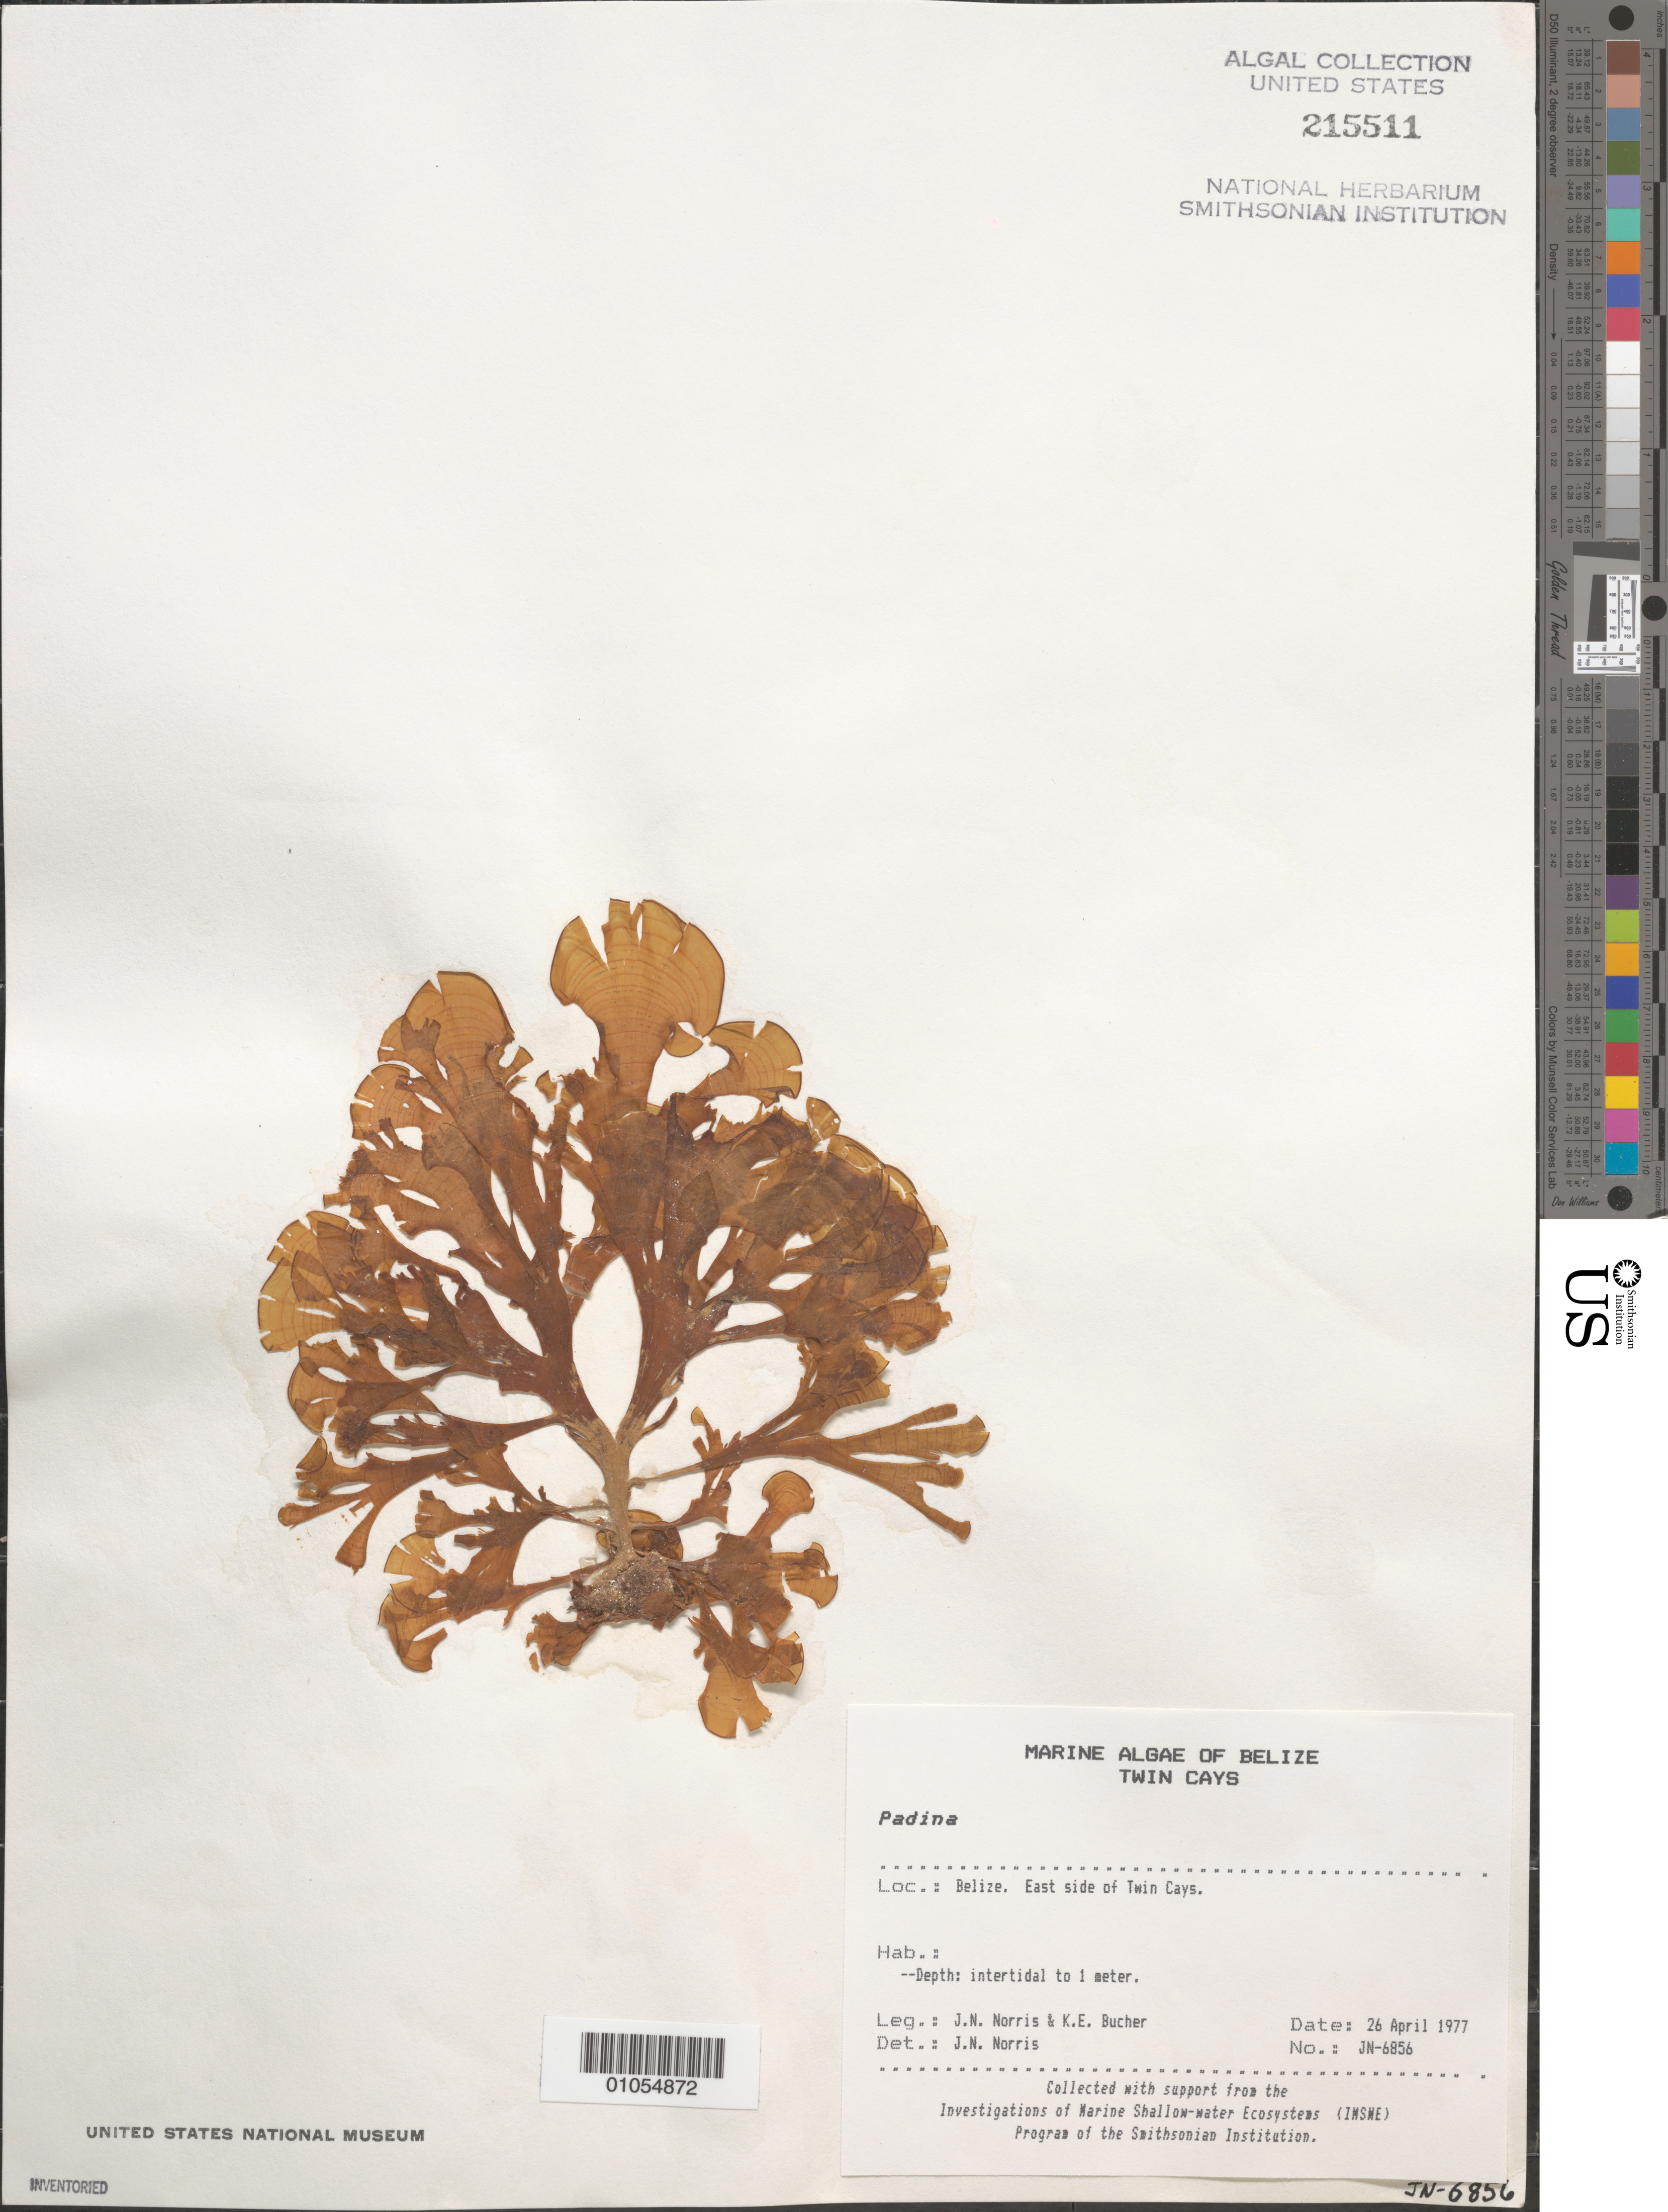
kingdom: Chromista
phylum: Ochrophyta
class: Phaeophyceae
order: Dictyotales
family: Dictyotaceae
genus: Padina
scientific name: Padina sp.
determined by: Norris, James N.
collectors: J. N. Norris & K. E. Bucher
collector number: JN-6856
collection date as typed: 26 Apr 1977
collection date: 1977-04-26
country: Belize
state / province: Stann Creek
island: Twin Cays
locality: East side of Twin Cays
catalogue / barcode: US 215511